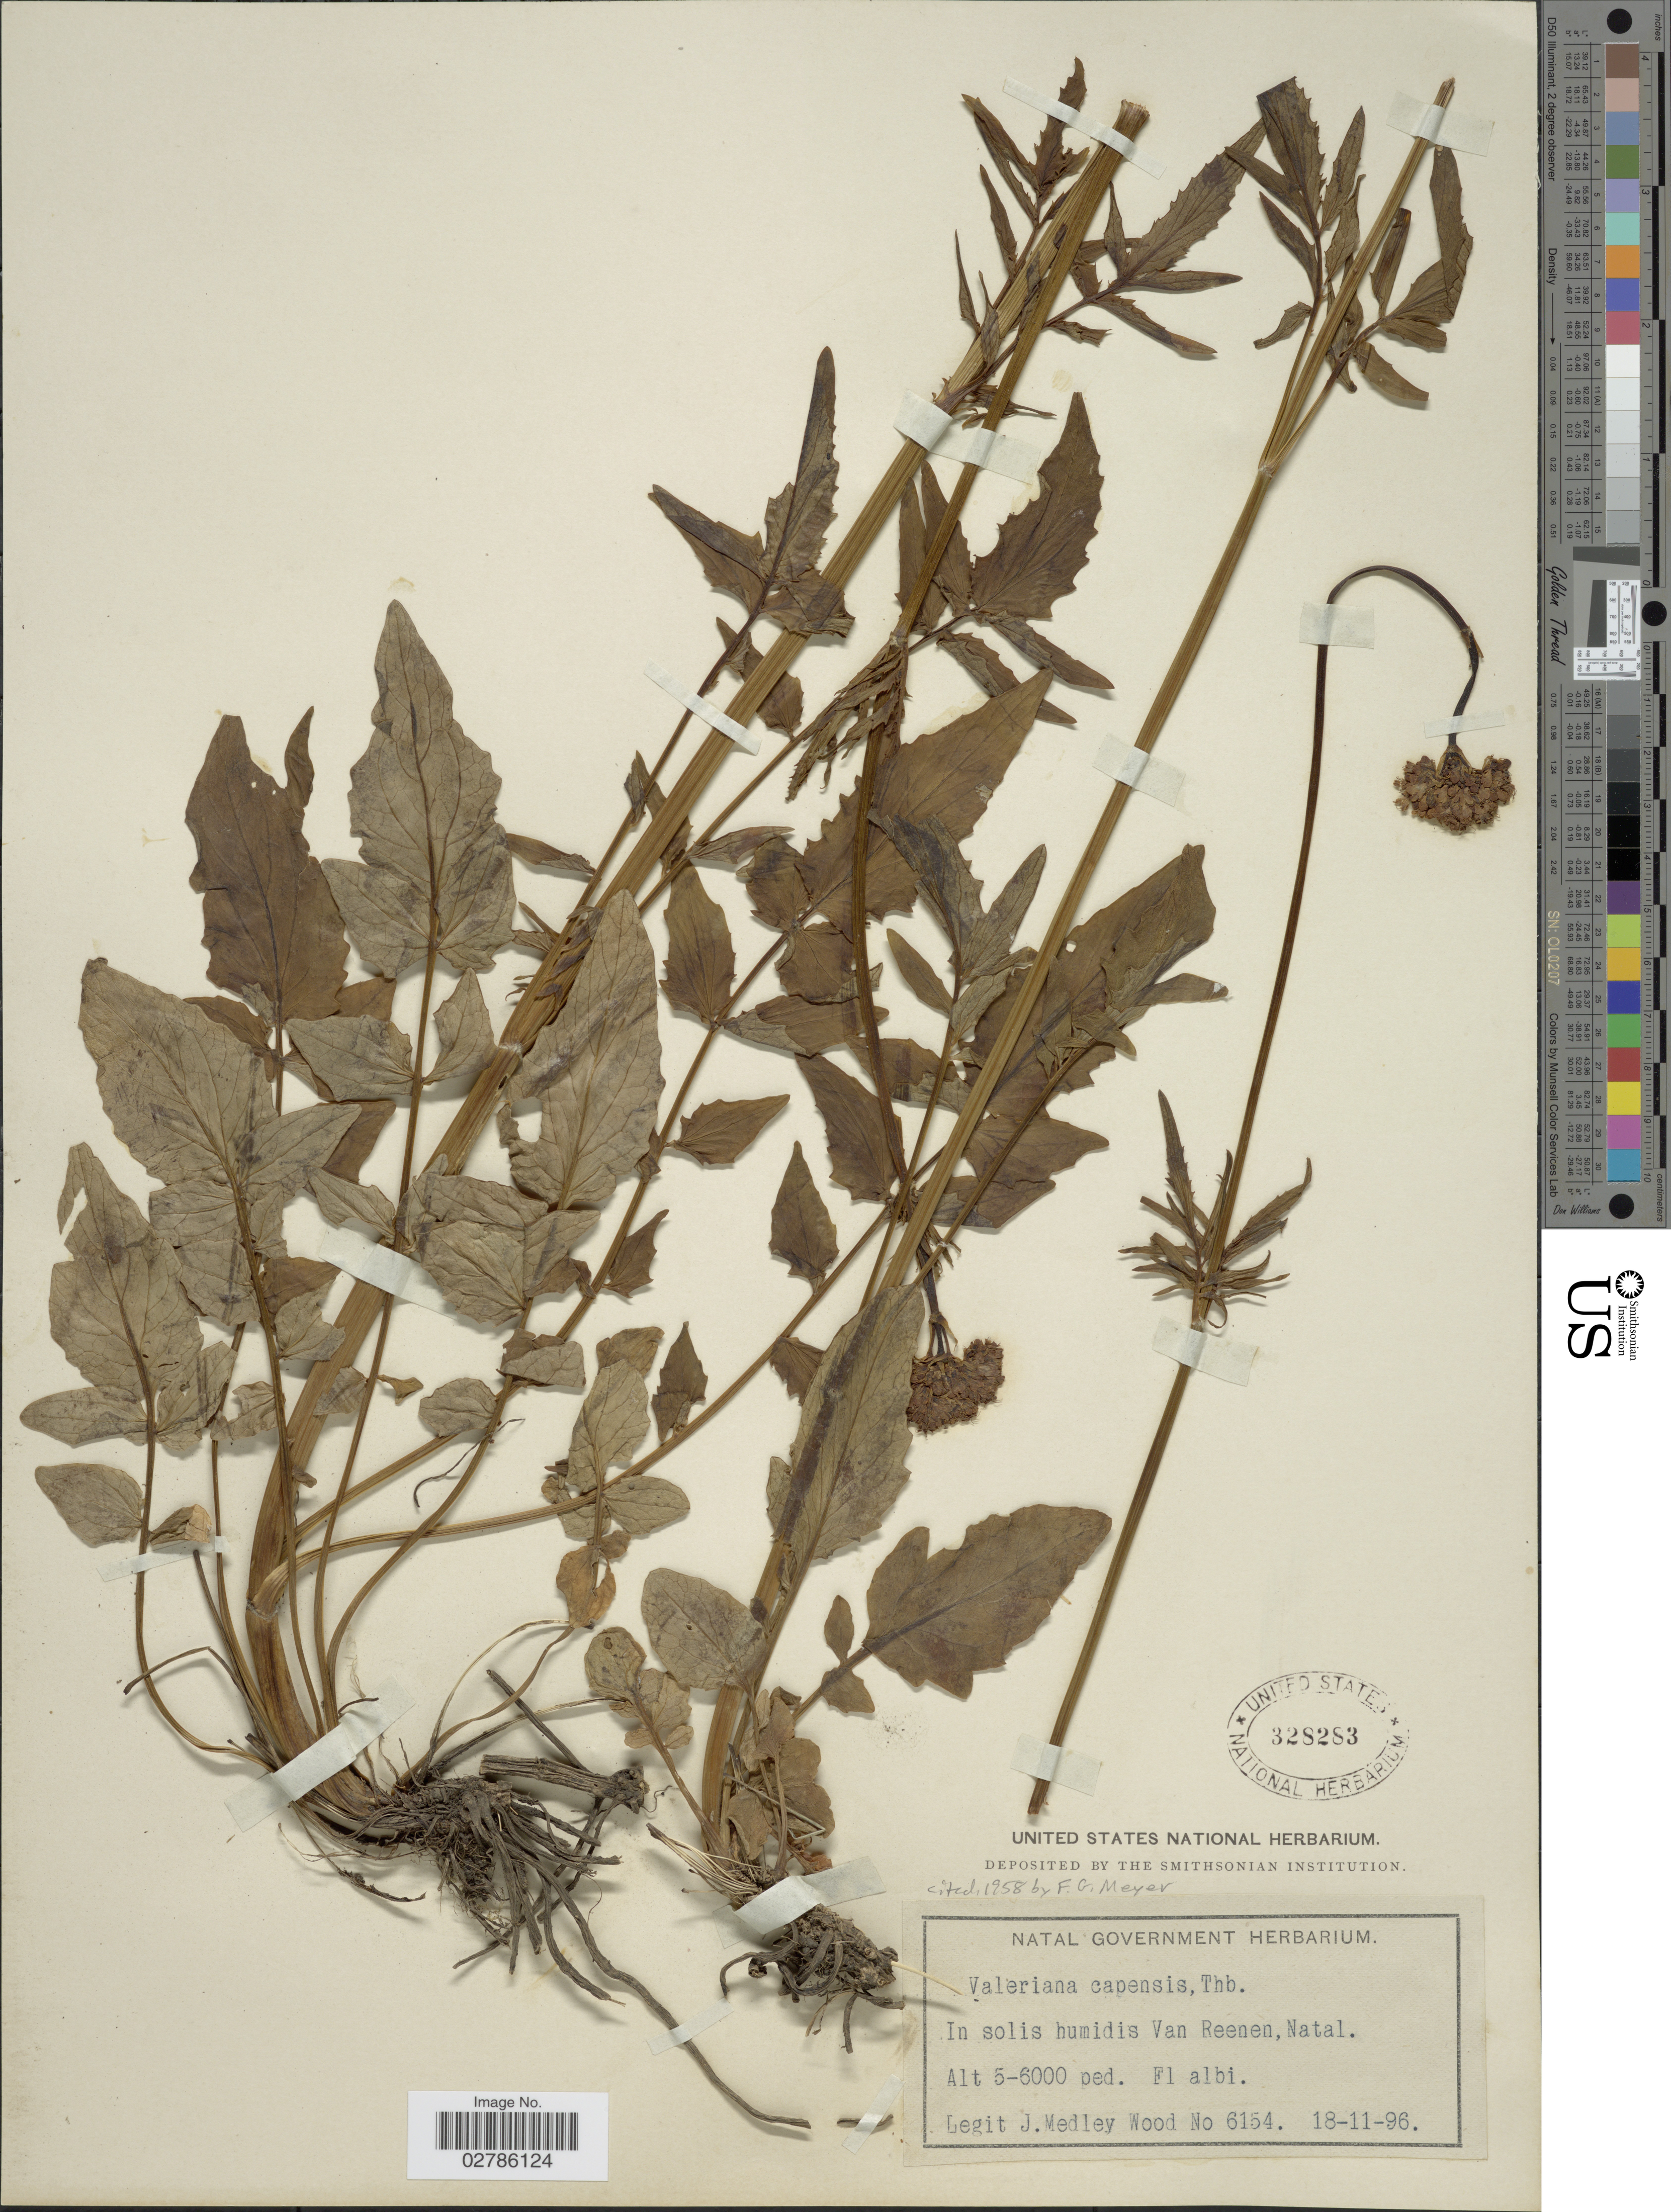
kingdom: Plantae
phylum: Tracheophyta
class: Magnoliopsida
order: Dipsacales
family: Caprifoliaceae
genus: Valeriana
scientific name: Valeriana capensis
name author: Thunb.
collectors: J. Medley Wood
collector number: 6154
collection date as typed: Transcribed d/m/y: 18/11/96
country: South Africa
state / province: KwaZulu-Natal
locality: In solis humudis Van Reenen, Natal.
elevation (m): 1524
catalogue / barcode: US 328283